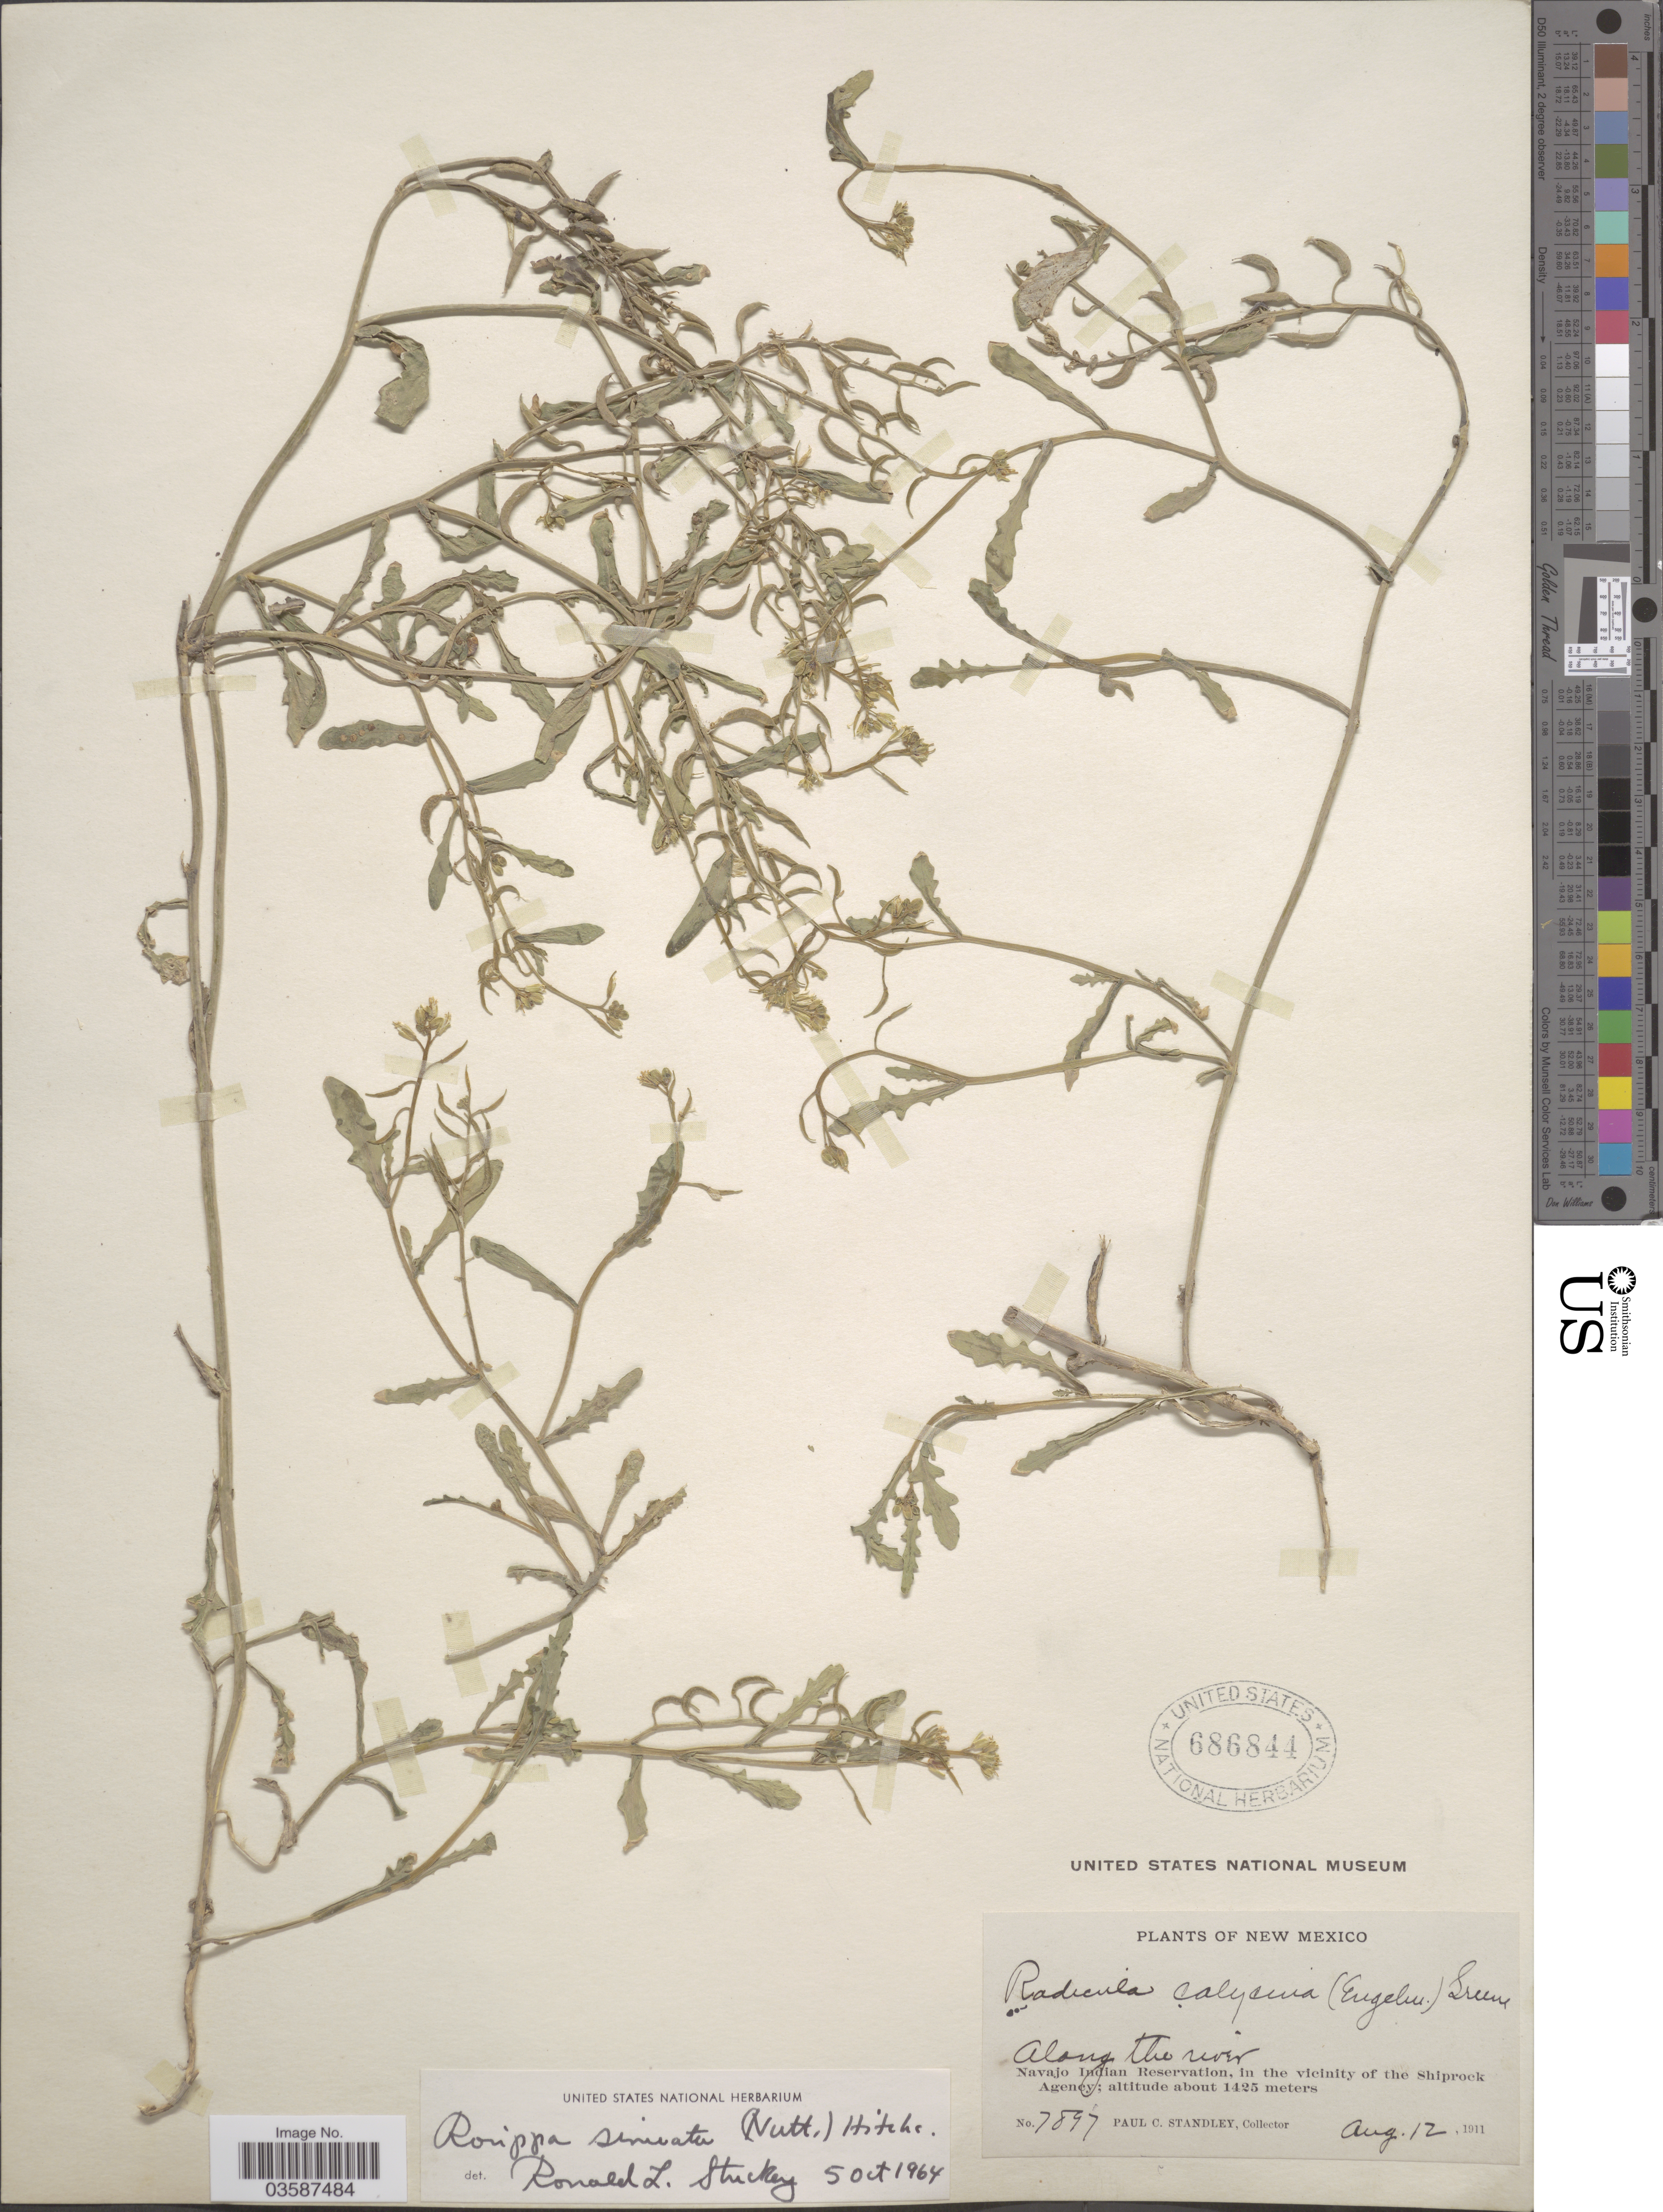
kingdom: Plantae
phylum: Tracheophyta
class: Magnoliopsida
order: Brassicales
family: Brassicaceae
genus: Rorippa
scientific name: Rorippa sinuata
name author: (Nutt.) Hitchc.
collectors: P. C. Standley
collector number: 7897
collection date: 1911-08-12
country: United States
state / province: New Mexico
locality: Along the river, Navajo Indian Reservation, in the vicinity of the Shiprock Agency.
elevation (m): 1425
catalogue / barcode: US 686844